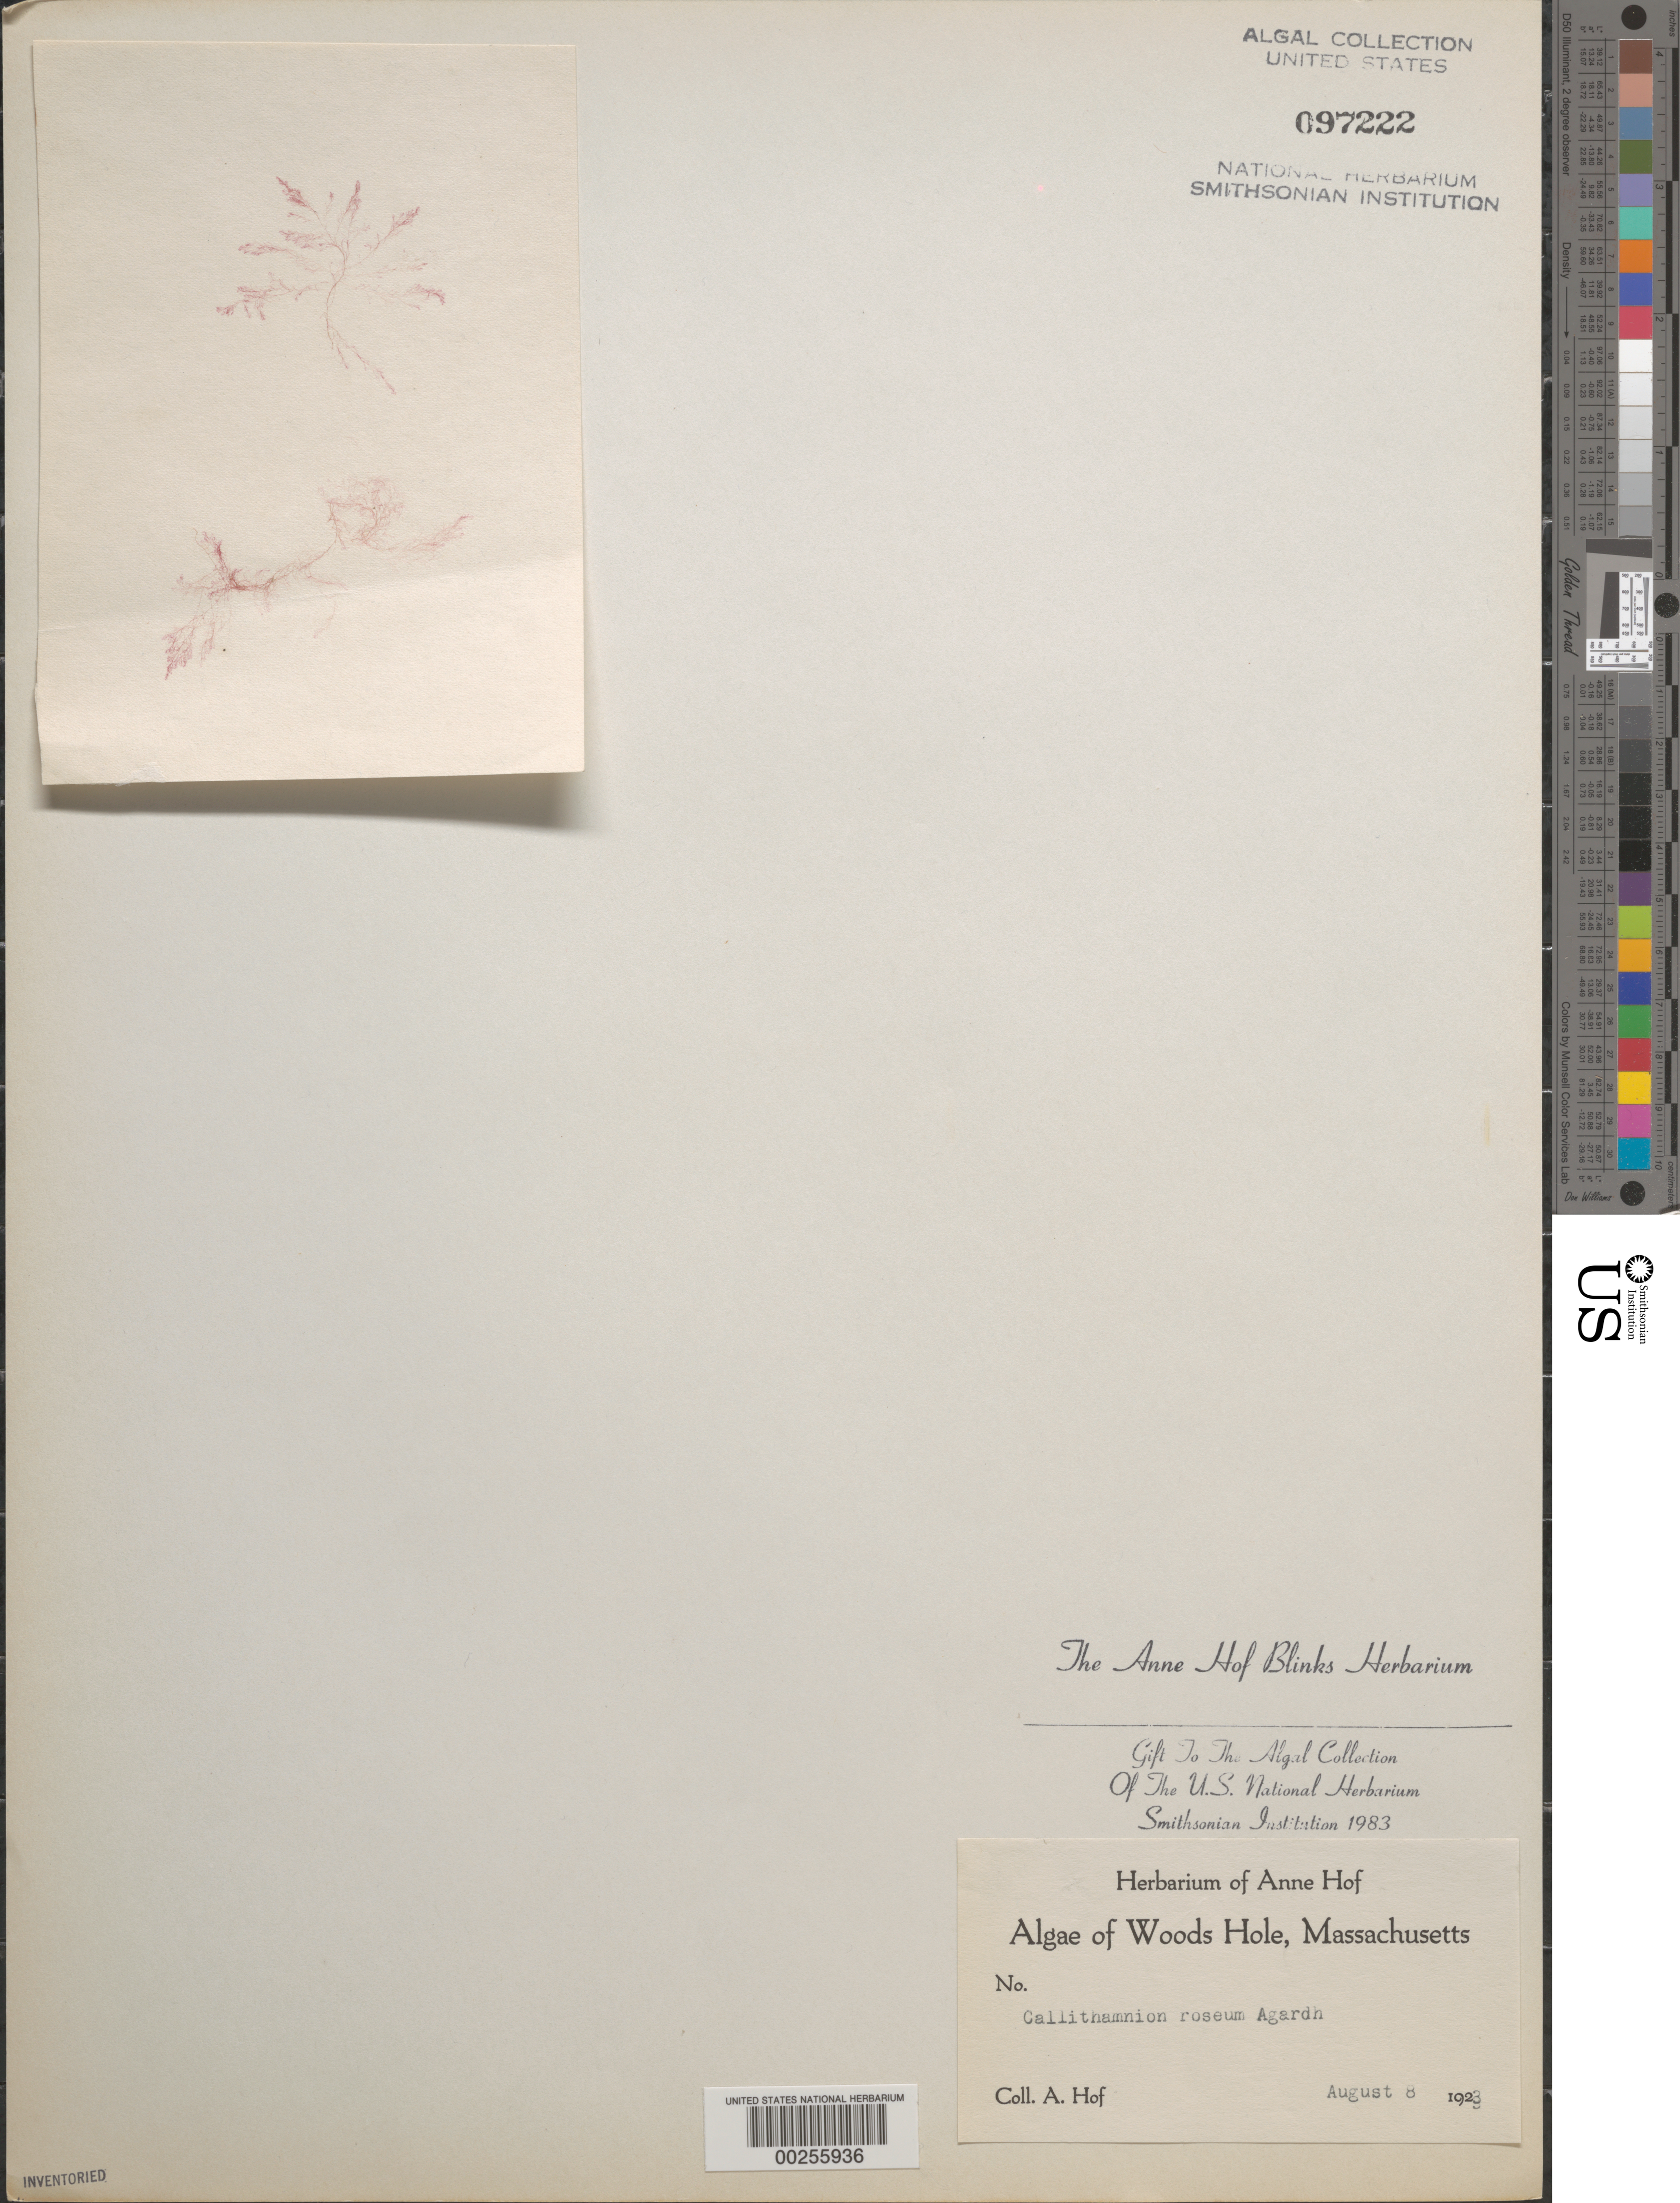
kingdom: Plantae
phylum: Rhodophyta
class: Florideophyceae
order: Ceramiales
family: Callithamniaceae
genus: Gaillona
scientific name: Gaillona rosea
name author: (Roth) A. Athanasiadis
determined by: Algae name updating Project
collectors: A. Blinks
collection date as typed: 08 Aug 1923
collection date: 1923-08-08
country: United States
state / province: Massachusetts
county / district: Barnstable County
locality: Woods Hole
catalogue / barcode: US 97222